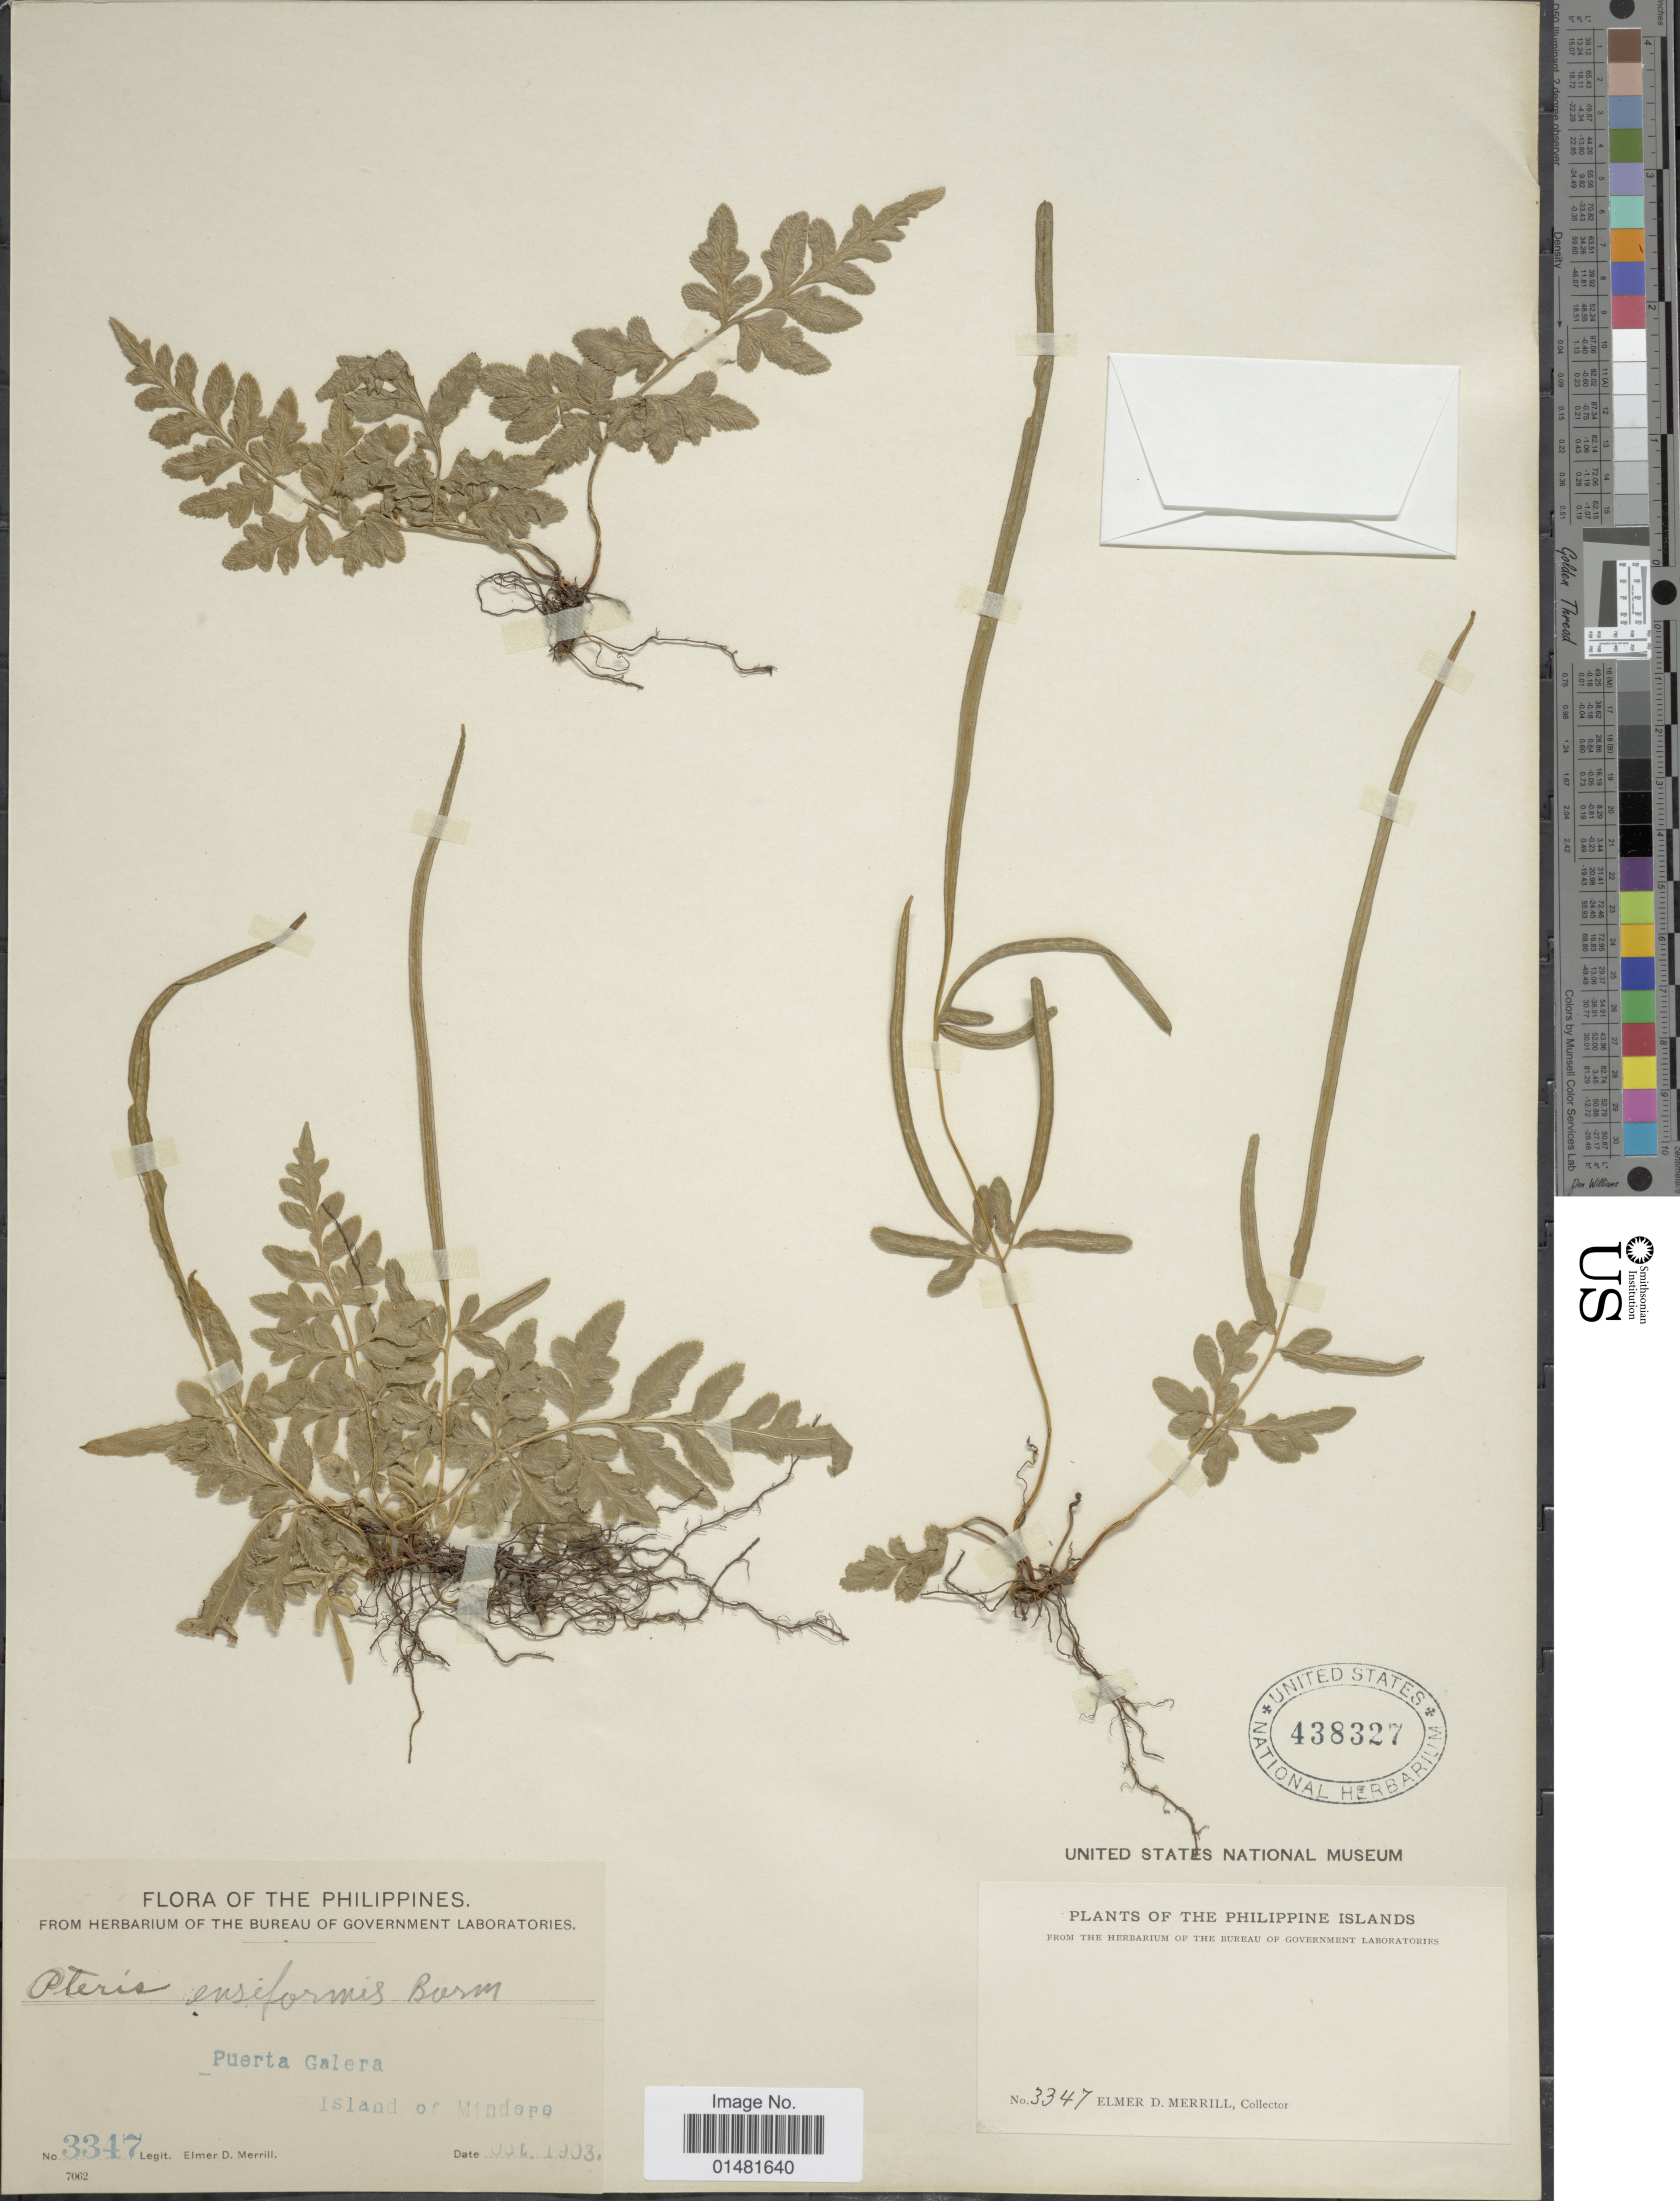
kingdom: Plantae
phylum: Tracheophyta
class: Polypodiopsida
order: Polypodiales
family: Pteridaceae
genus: Pteris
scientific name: Pteris ensiformis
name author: Burm. f.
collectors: E. D. Merrill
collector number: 3347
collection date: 1903-10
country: Philippines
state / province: Mimaropa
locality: Puerta Galera, Island of Mindoro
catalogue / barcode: US 438327